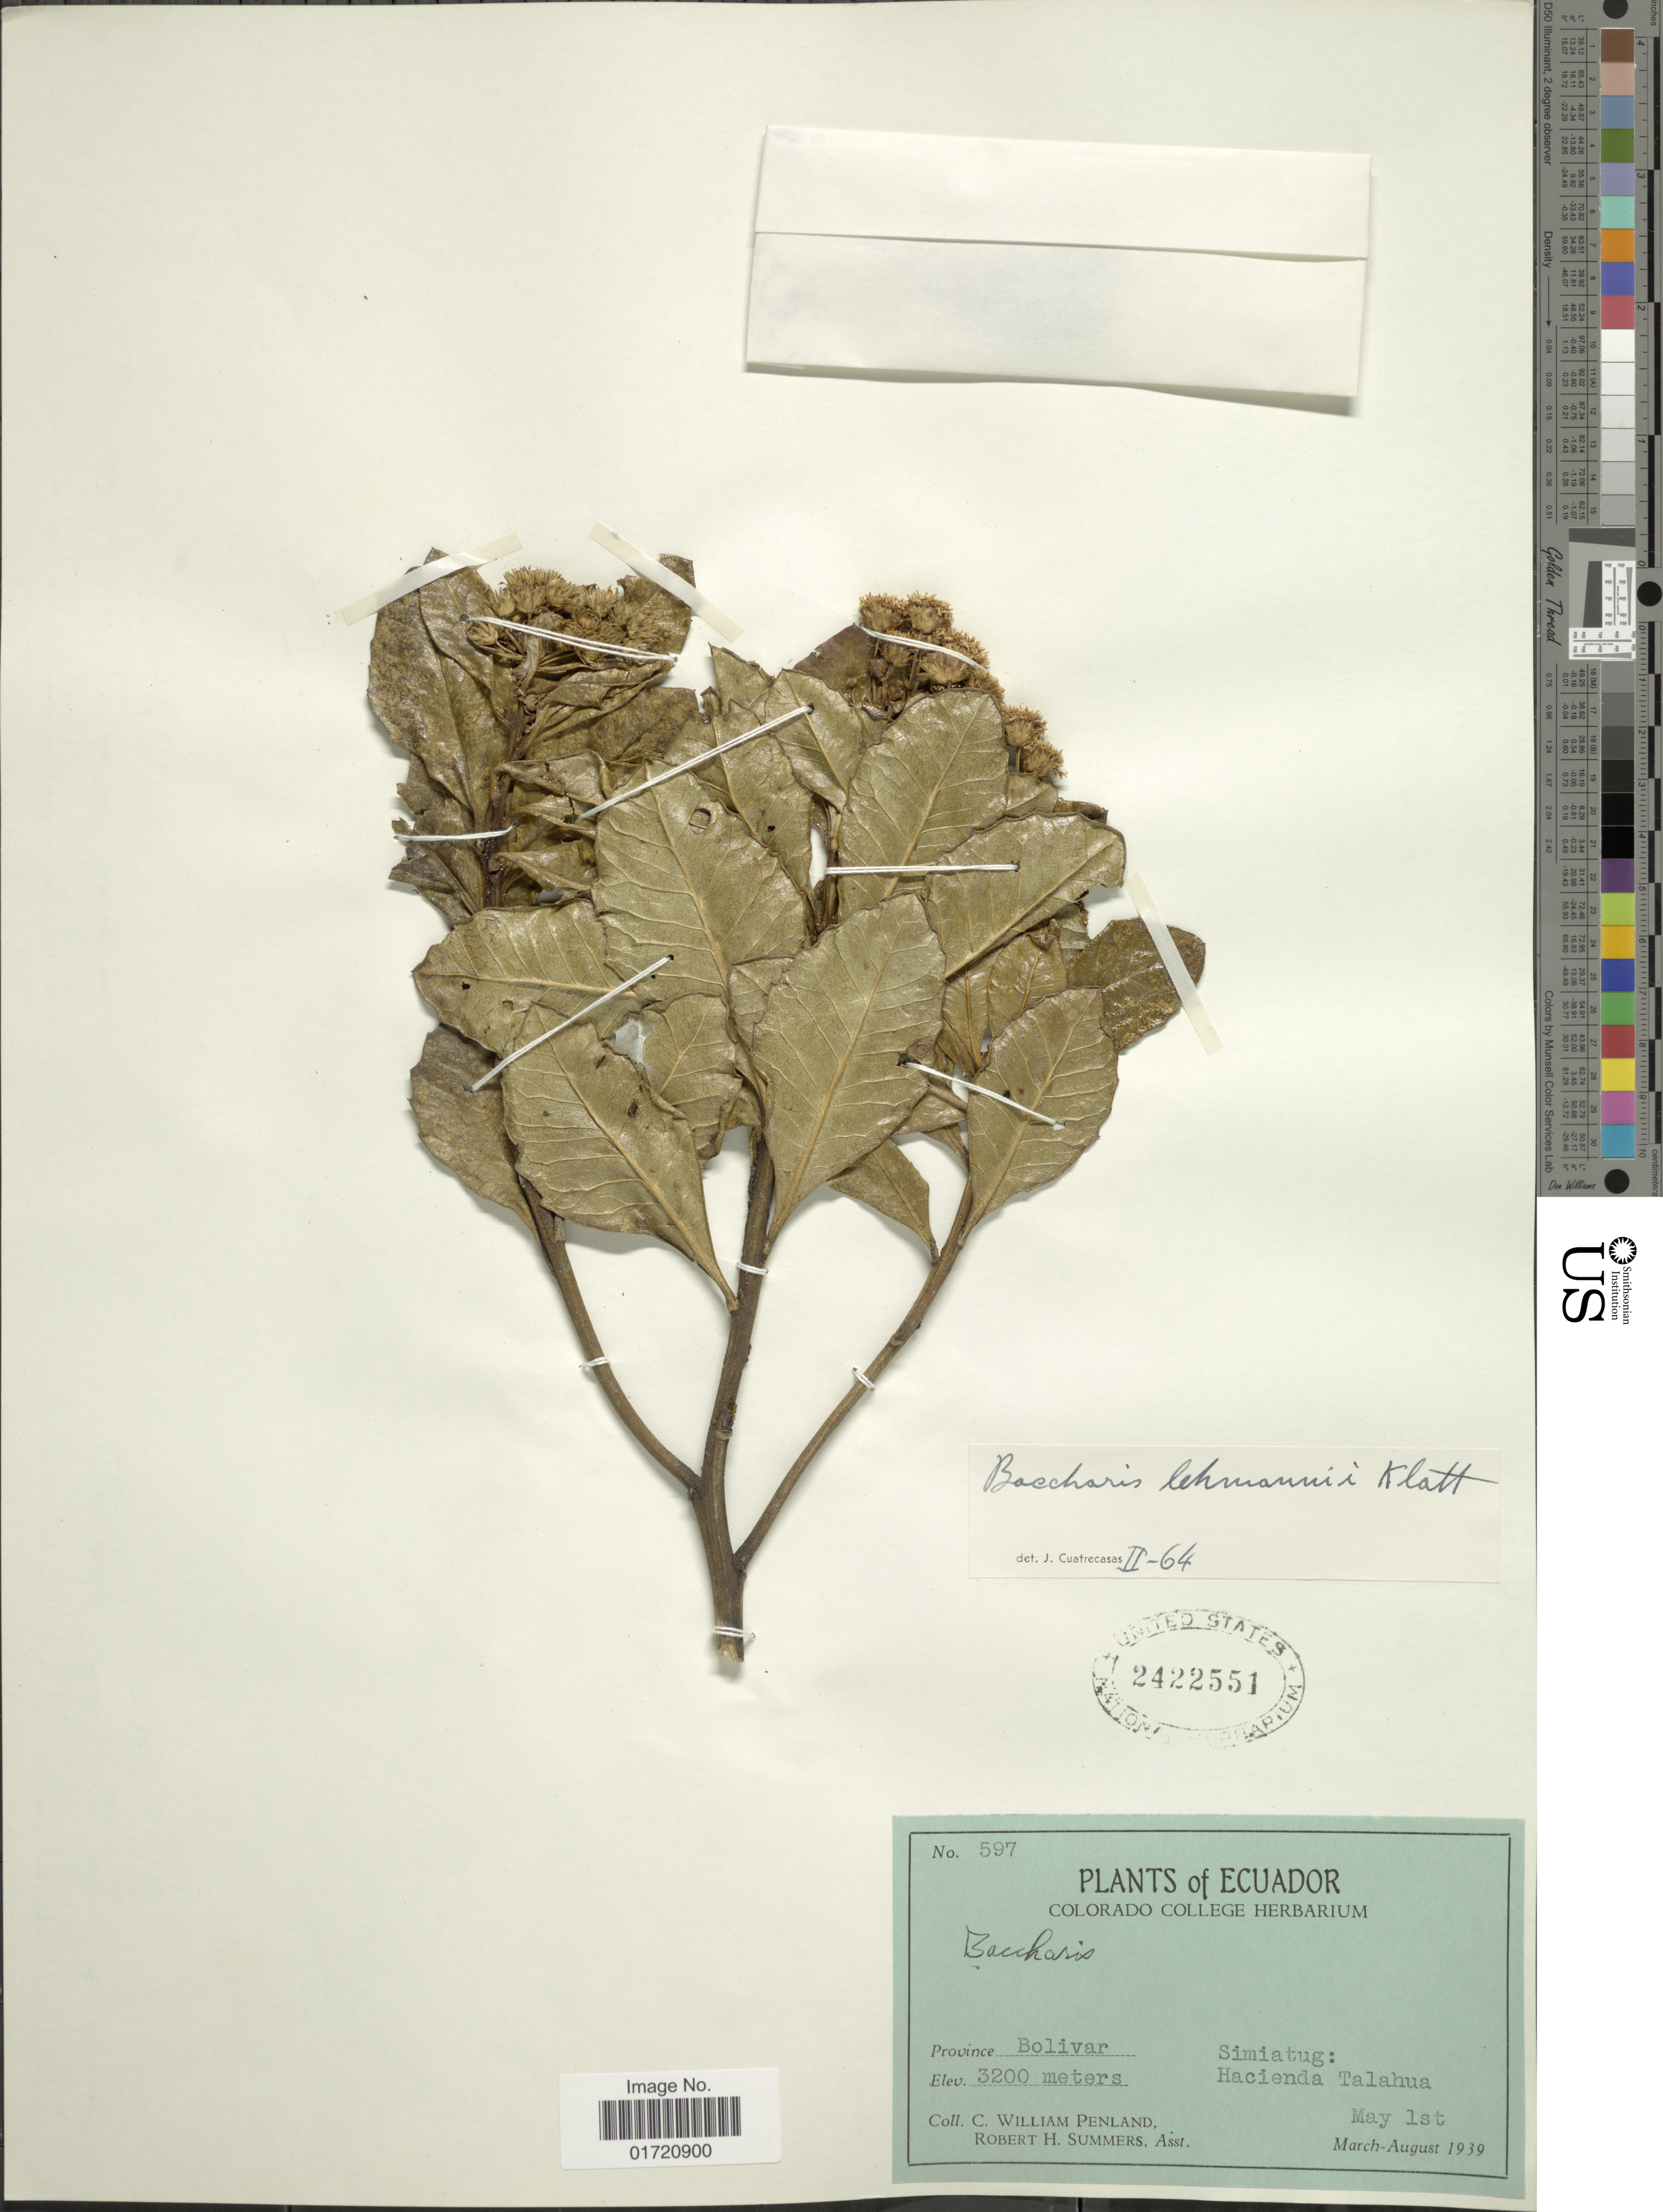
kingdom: Plantae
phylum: Tracheophyta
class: Magnoliopsida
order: Asterales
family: Asteraceae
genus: Baccharis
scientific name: Baccharis lehmannii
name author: Klatt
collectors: C. W. Penland & R. Summers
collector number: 597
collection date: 1939-03/1939-08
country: Ecuador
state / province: Bolívar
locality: Simiatug, Hacienda Talahua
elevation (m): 3200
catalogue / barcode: US 2422551